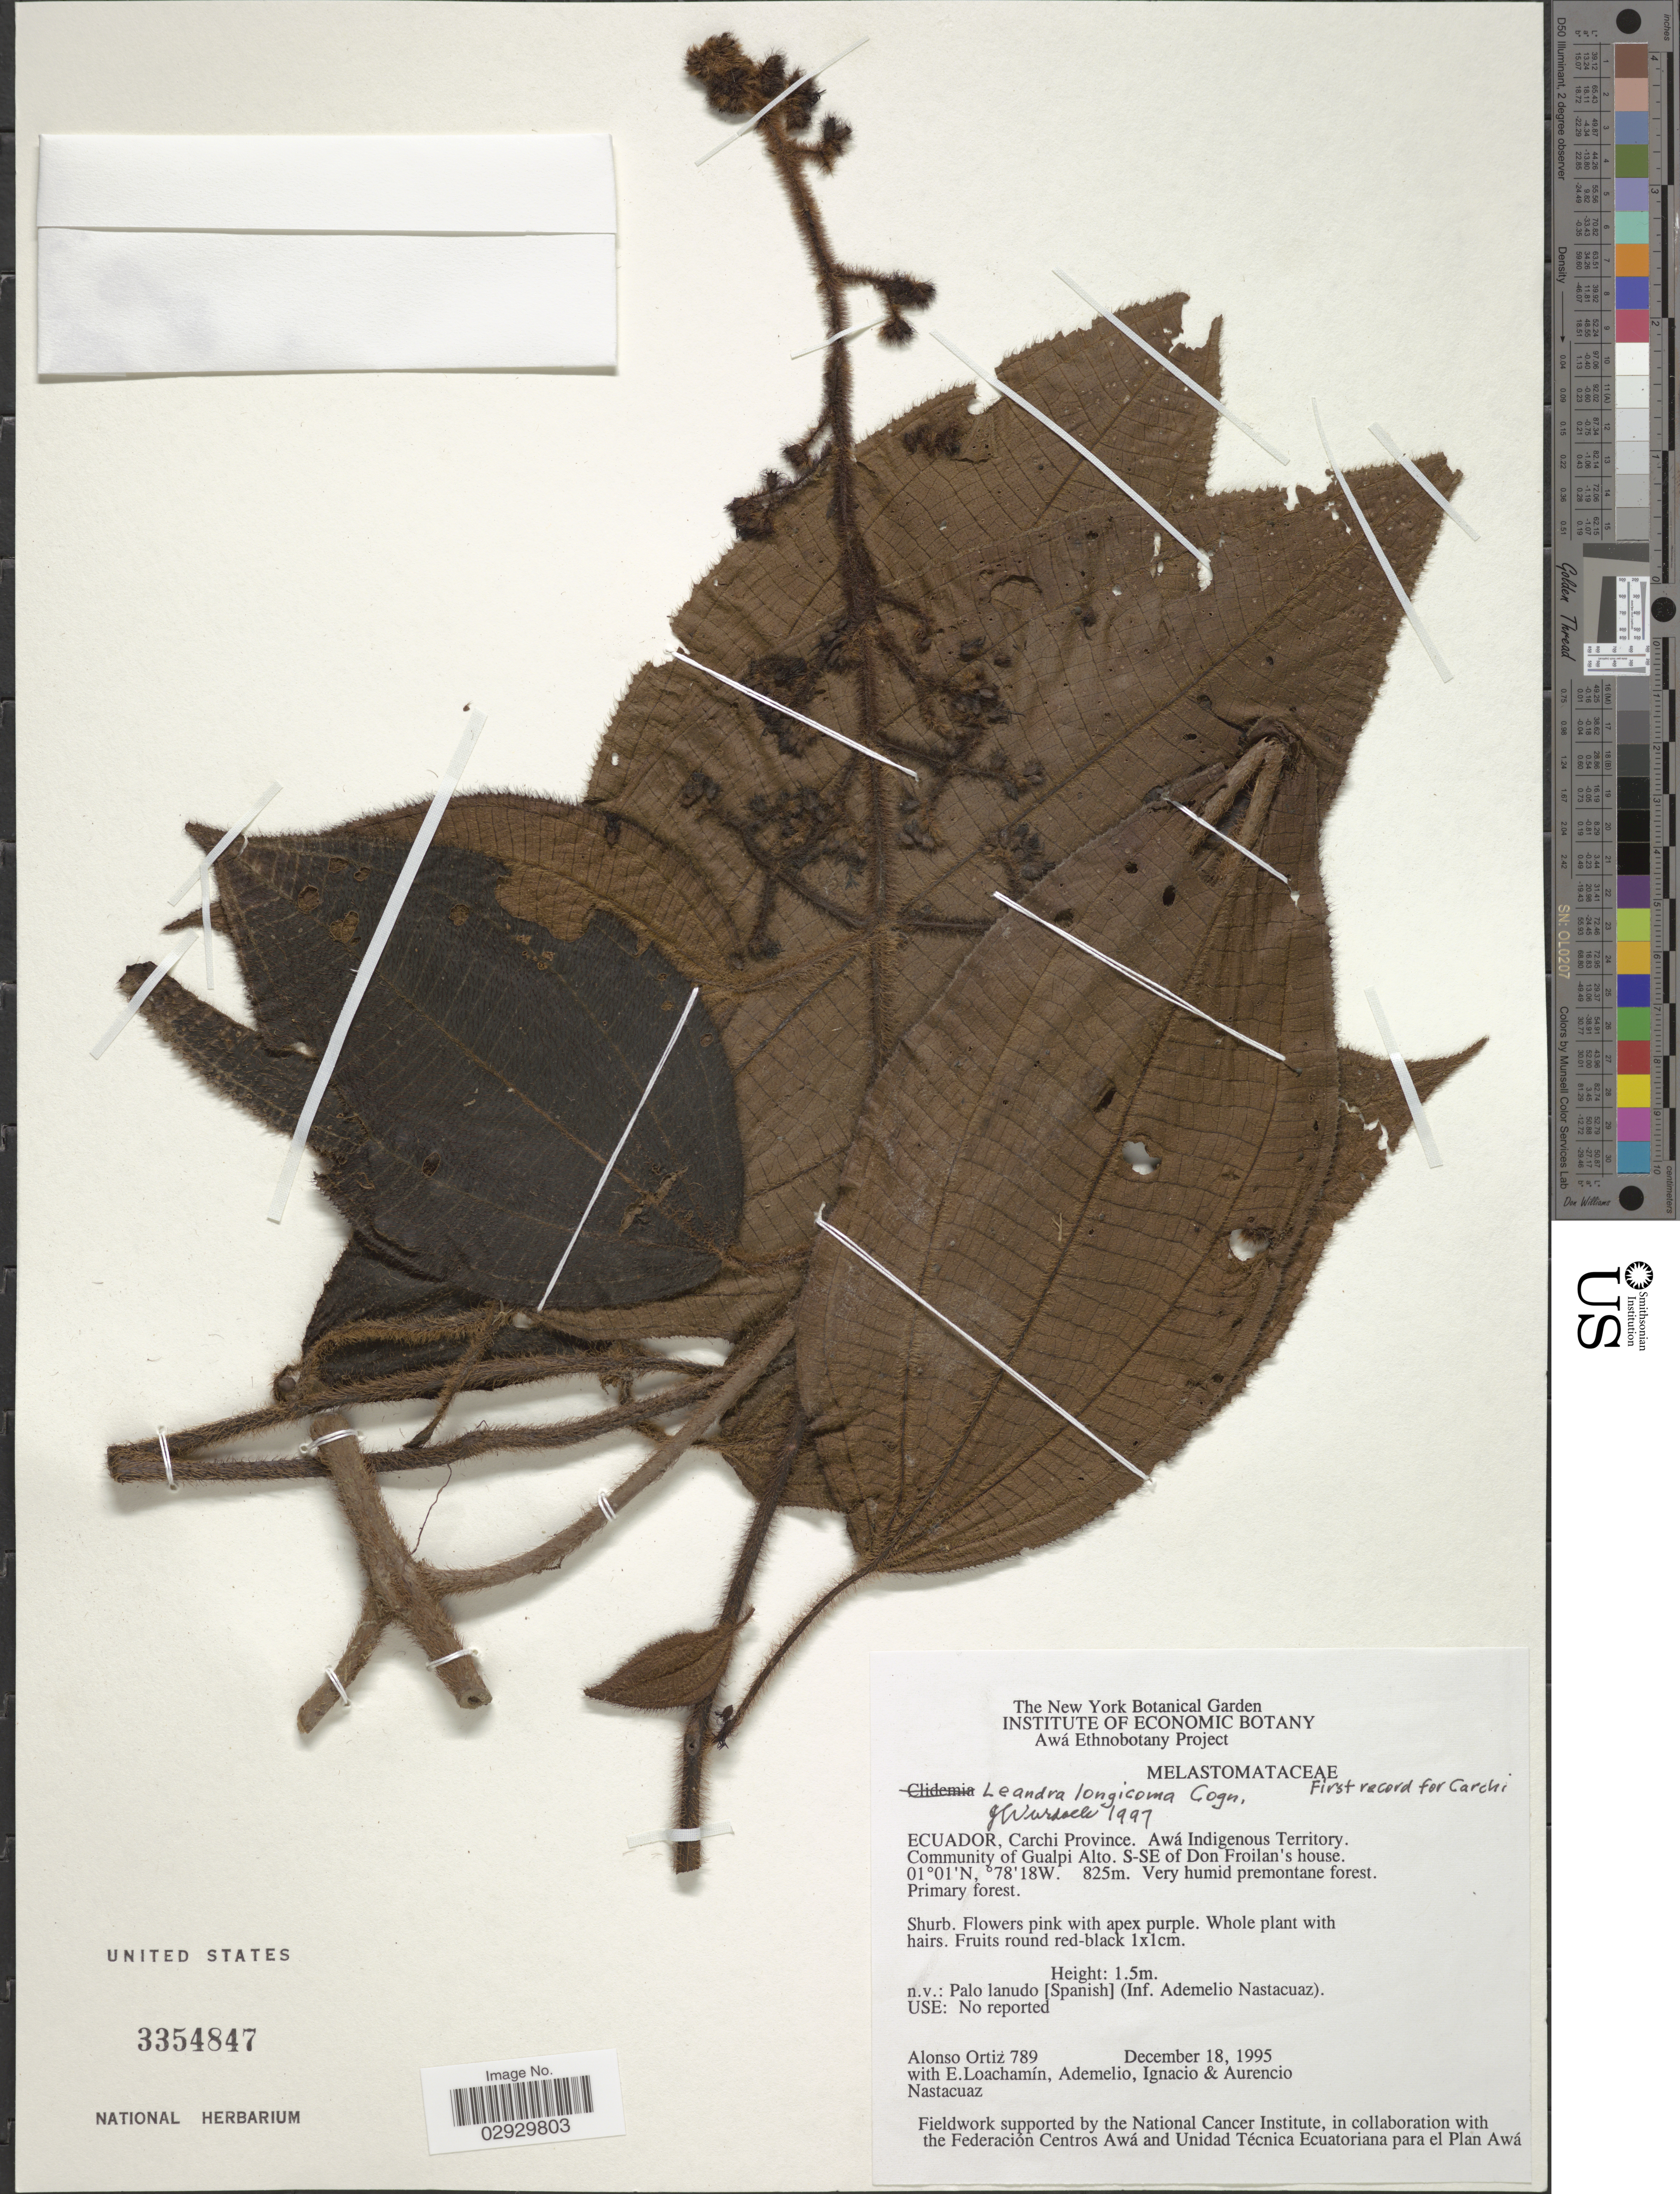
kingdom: Plantae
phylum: Tracheophyta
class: Magnoliopsida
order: Myrtales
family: Melastomataceae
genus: Leandra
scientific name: Leandra longicoma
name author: Cogn.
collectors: A. Ortiz, E. Loachamin, Ademelio, Ignacio & A. Nastacuaz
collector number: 789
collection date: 1995-12-18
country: Ecuador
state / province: Carchi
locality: Awá Indigenous Territory. Community of Gualpi Alto. S-SE of Don Froilan's house.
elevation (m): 825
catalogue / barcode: US 3354847